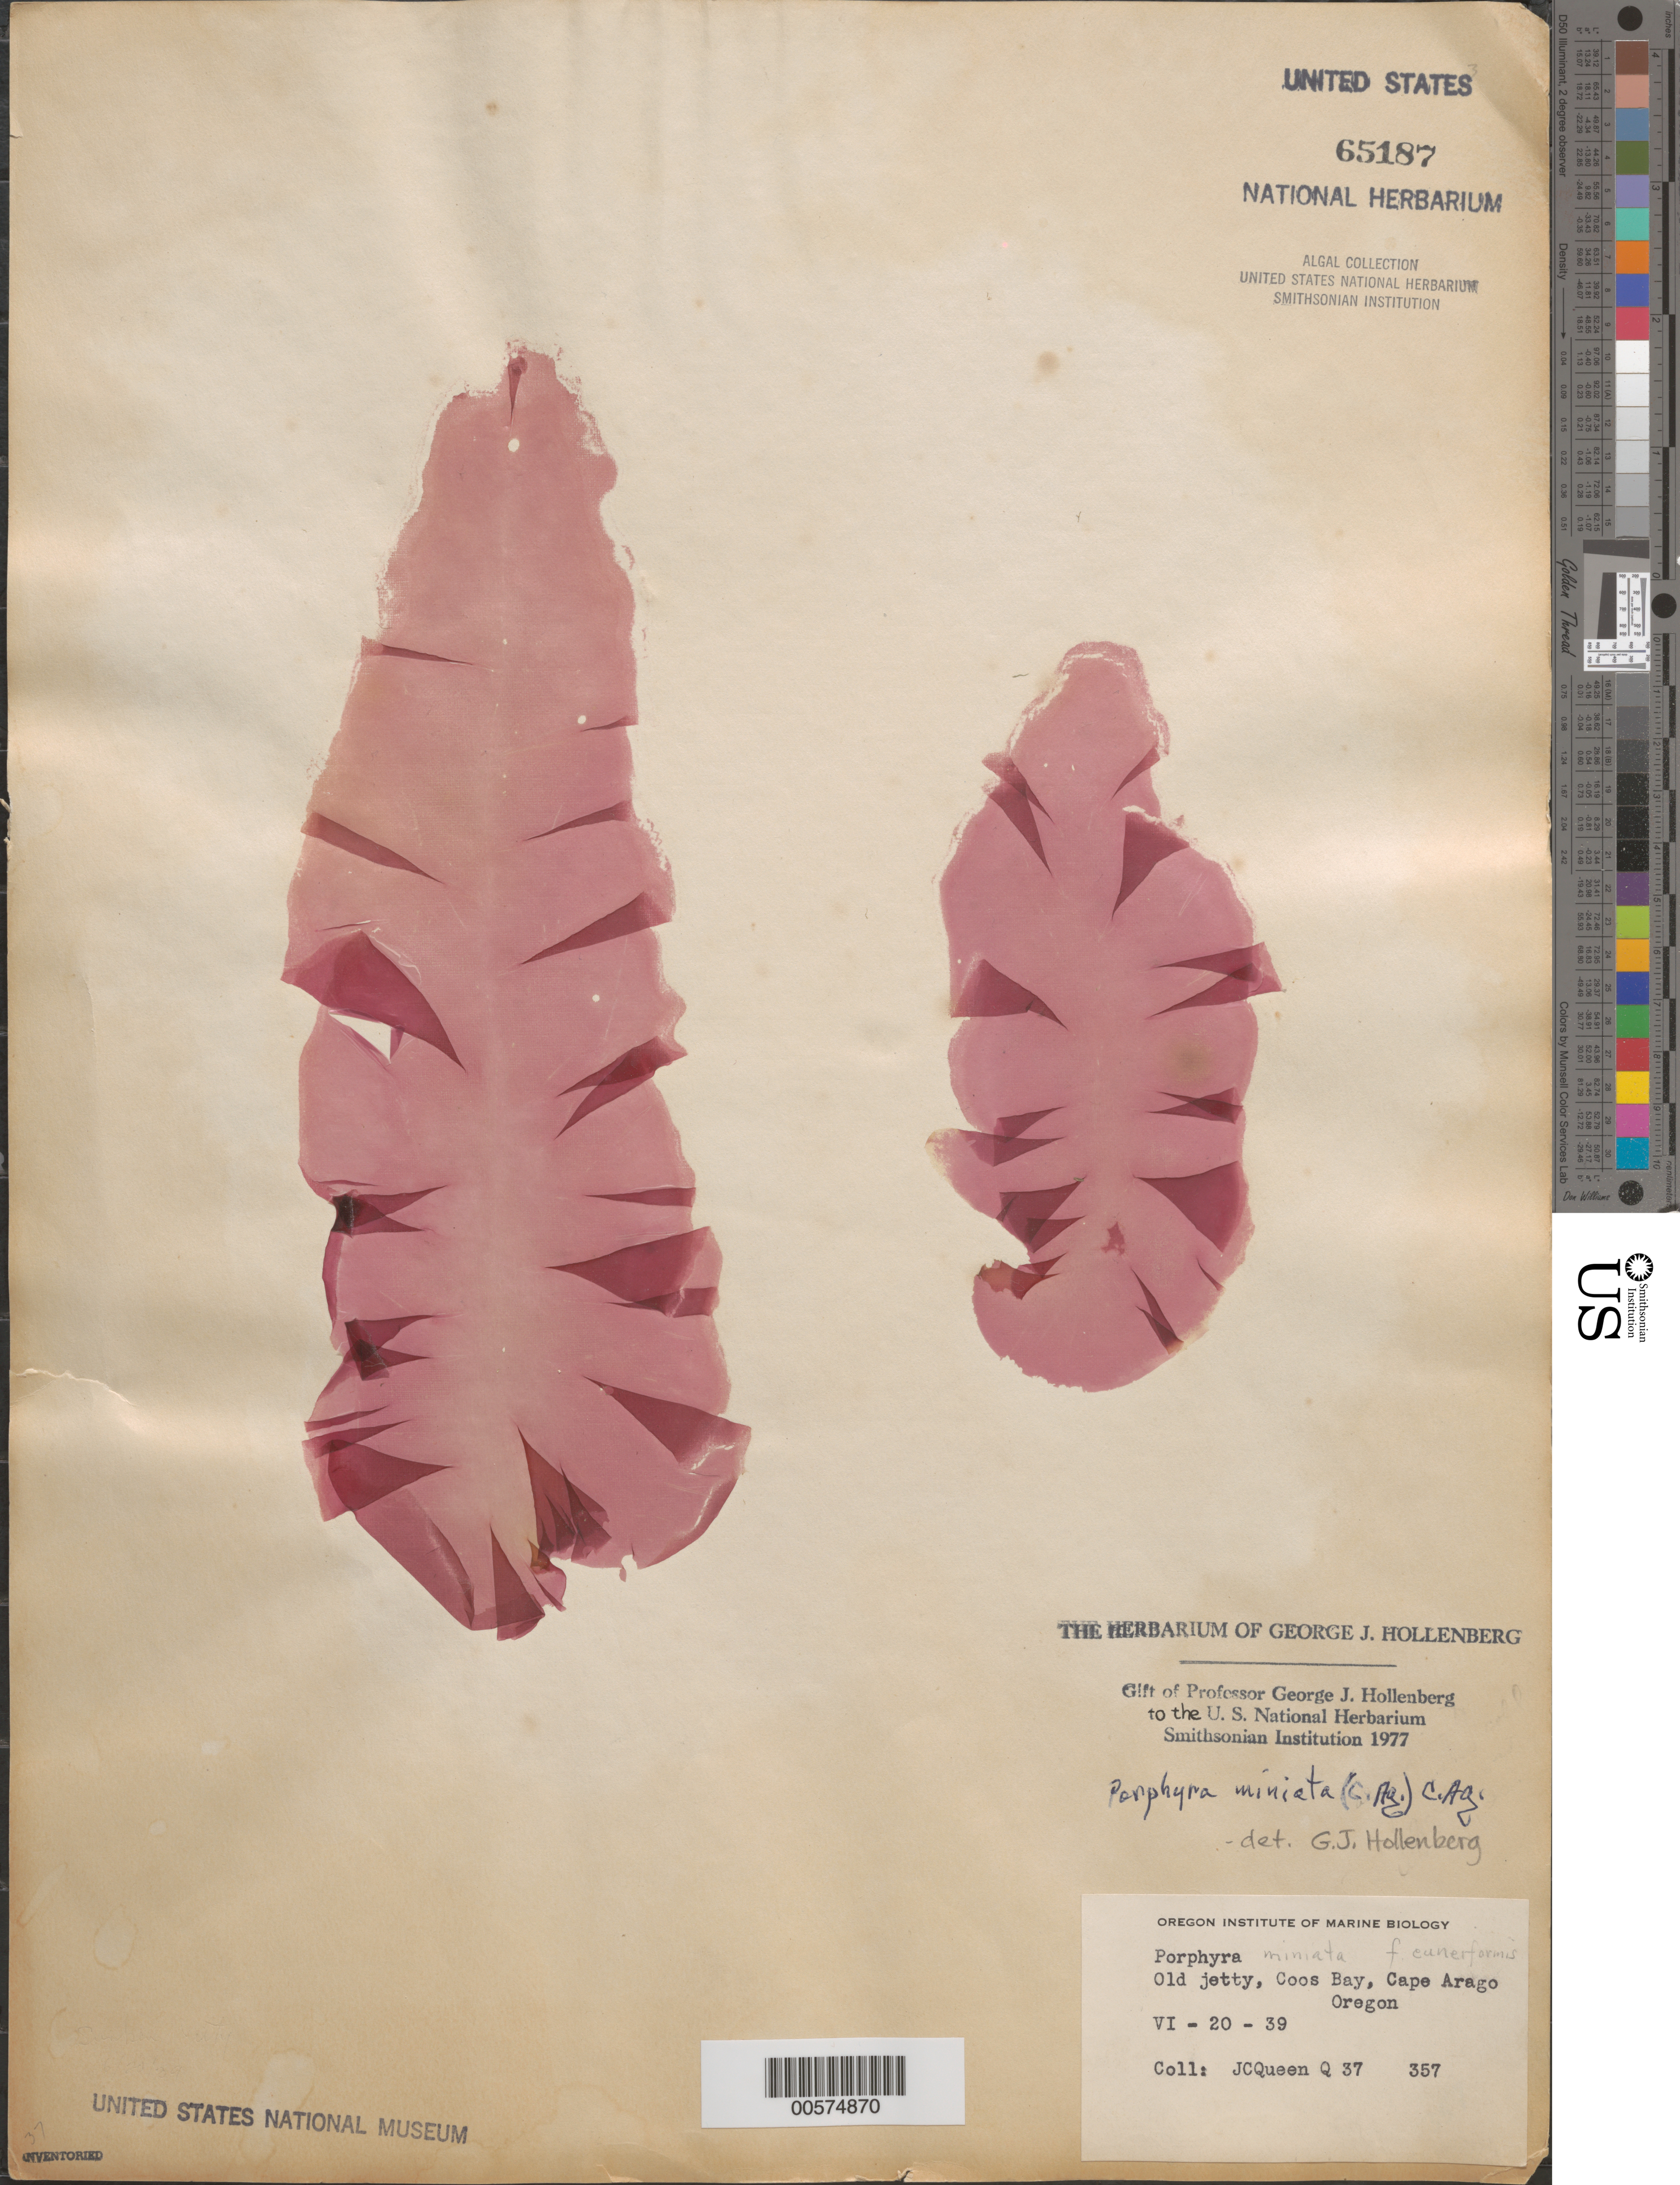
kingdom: Plantae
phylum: Rhodophyta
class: Bangiophyceae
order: Bangiales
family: Bangiaceae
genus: Wildemania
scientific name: Wildemania miniata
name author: (C. Agardh) Foslie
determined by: Algae name updating Project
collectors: J. Queen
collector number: Q37 & MSD 357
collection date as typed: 20 Jul 1939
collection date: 1939-07-20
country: United States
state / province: Oregon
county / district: Coos County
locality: Coos Bay, Cape Arago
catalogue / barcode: US 65187